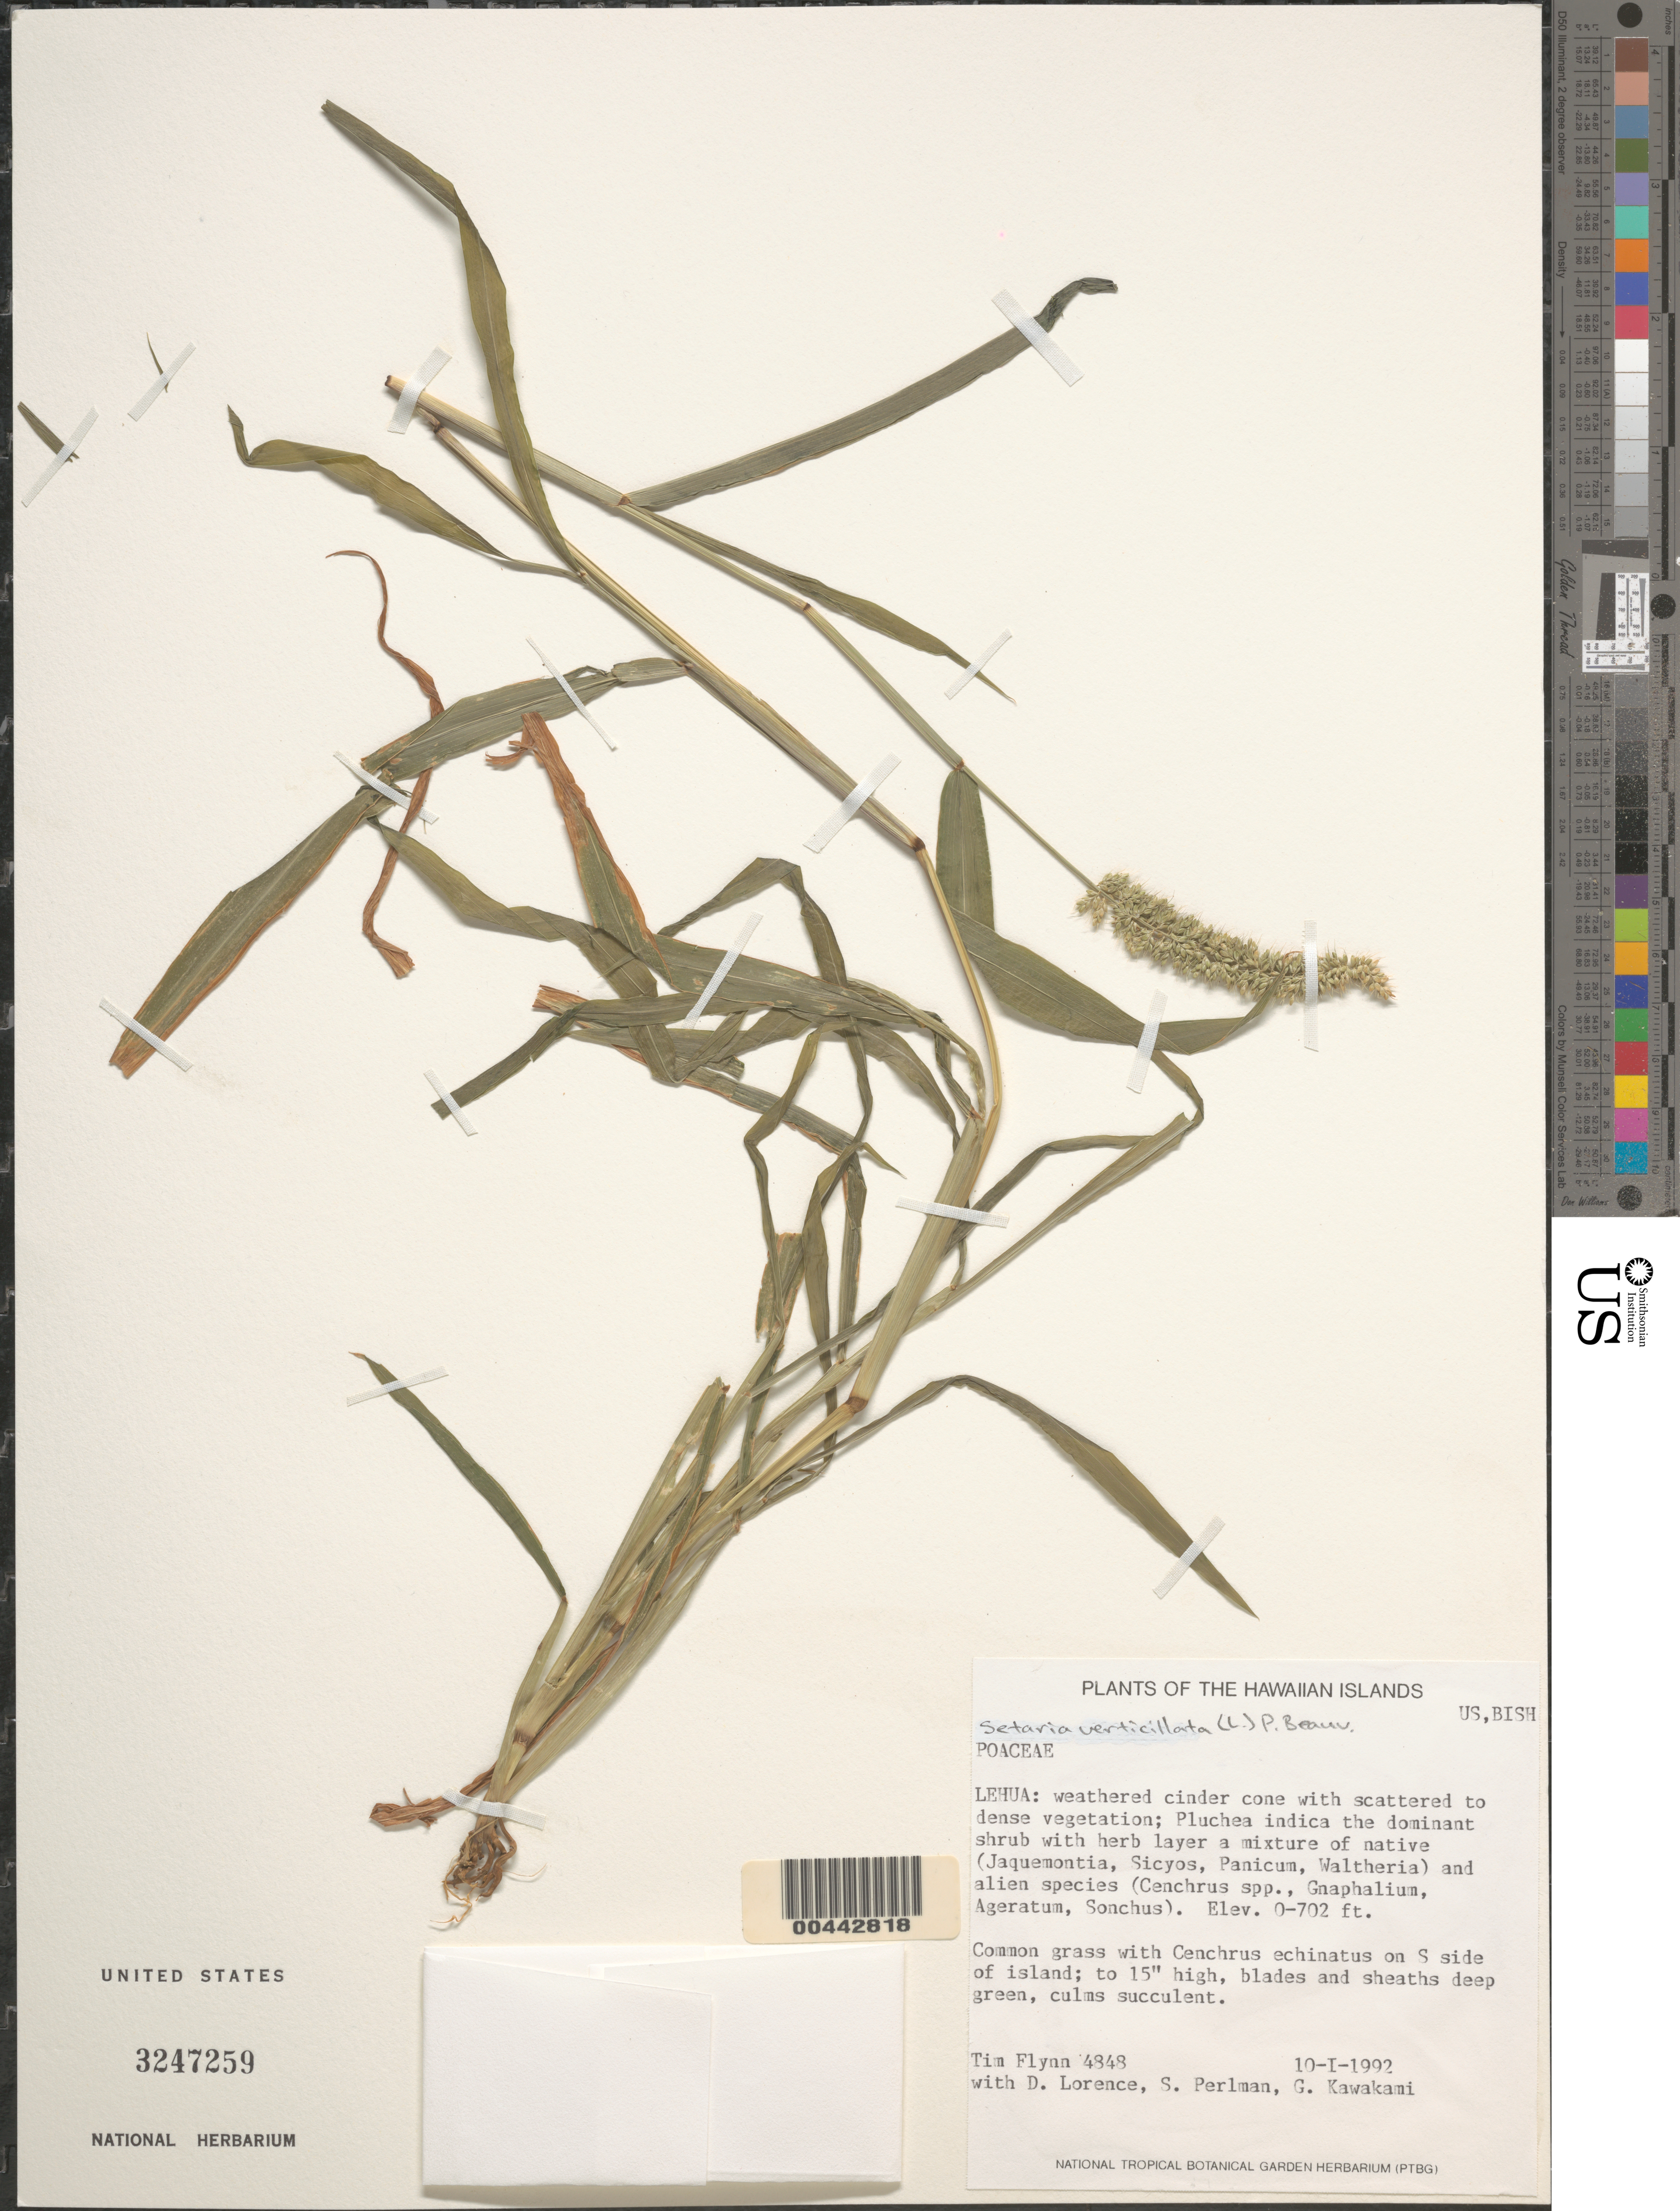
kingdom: Plantae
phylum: Tracheophyta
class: Liliopsida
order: Poales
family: Poaceae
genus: Setaria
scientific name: Setaria adhaerens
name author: (Forssk.) Chiov.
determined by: Wagner, W. L., (BOT), Smithsonian Institution - National Museum of Natural History (UNITED STATES)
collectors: T. W. Flynn, D. Lorence, S. P. Perlman & G. Kawakami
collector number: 4848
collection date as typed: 10 Jan 1992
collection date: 1992-01-10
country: United States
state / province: Hawaii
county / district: Kauai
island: Lehua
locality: On south side of island.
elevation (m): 0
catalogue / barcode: US 3247259